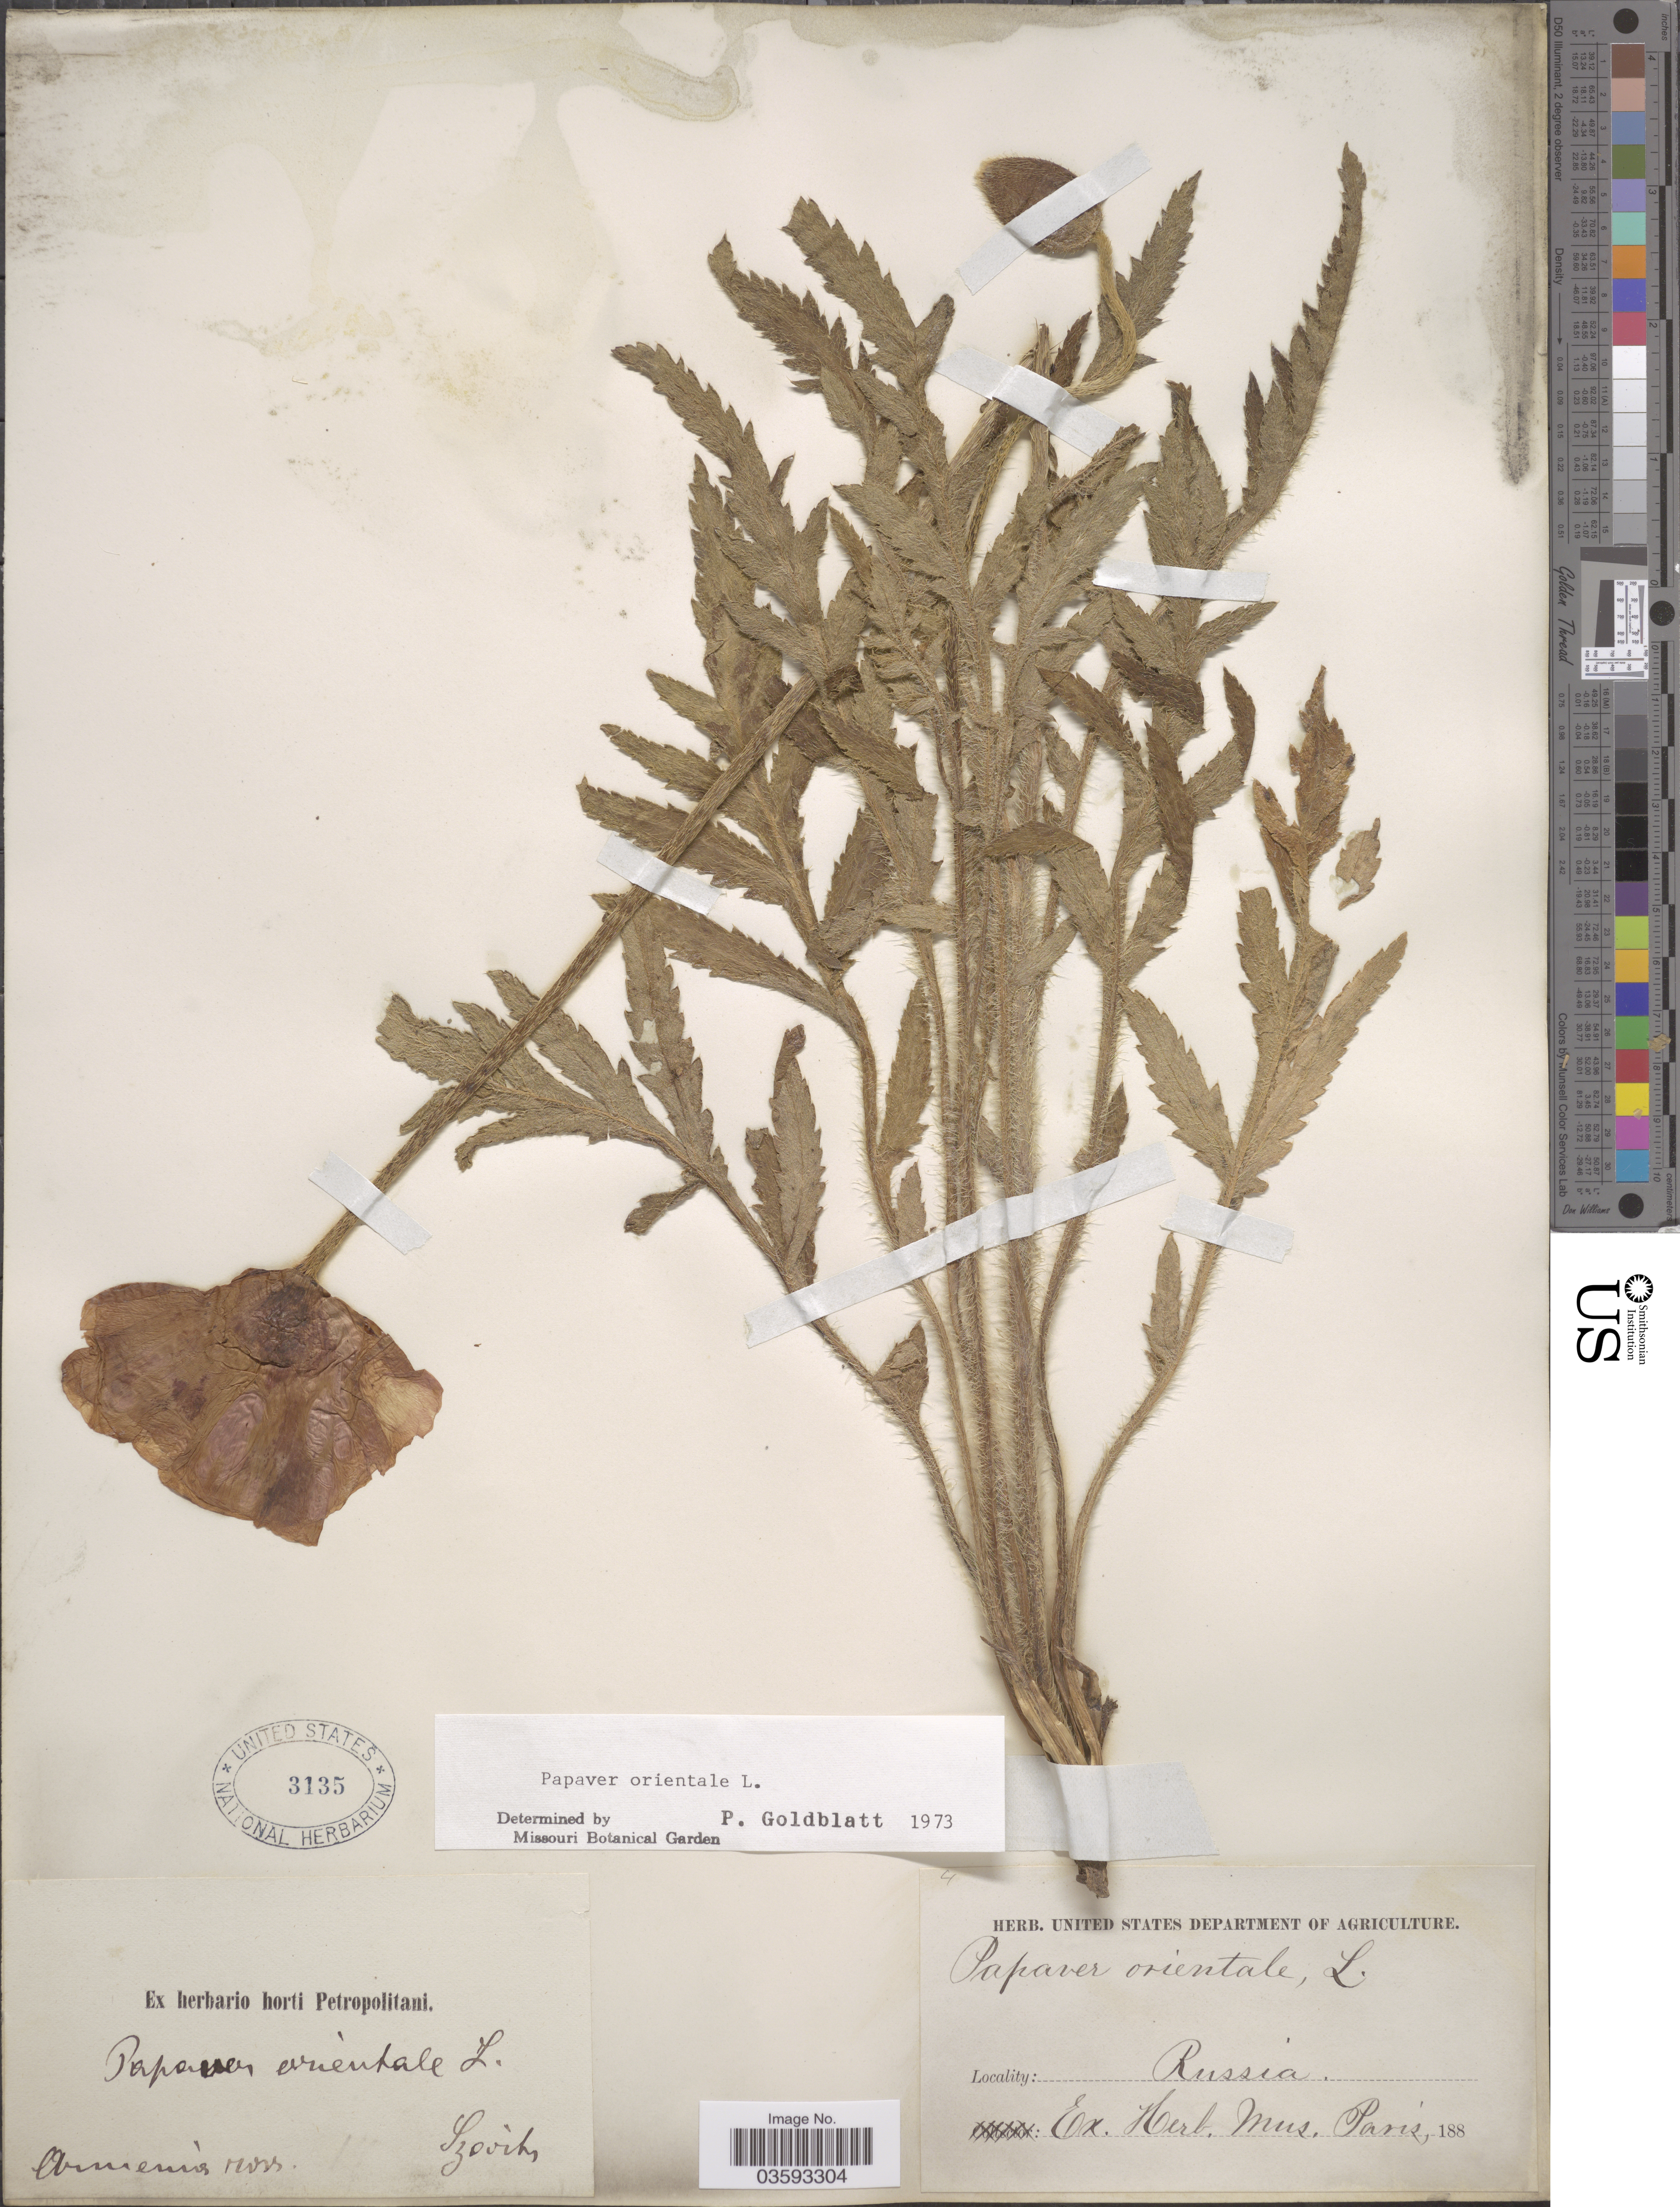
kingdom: Plantae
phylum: Tracheophyta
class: Magnoliopsida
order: Ranunculales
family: Papaveraceae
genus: Papaver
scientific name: Papaver orientale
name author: L.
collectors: Szovits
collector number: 4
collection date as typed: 188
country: Armenia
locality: Armenia ross. Russia.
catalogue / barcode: US 3135